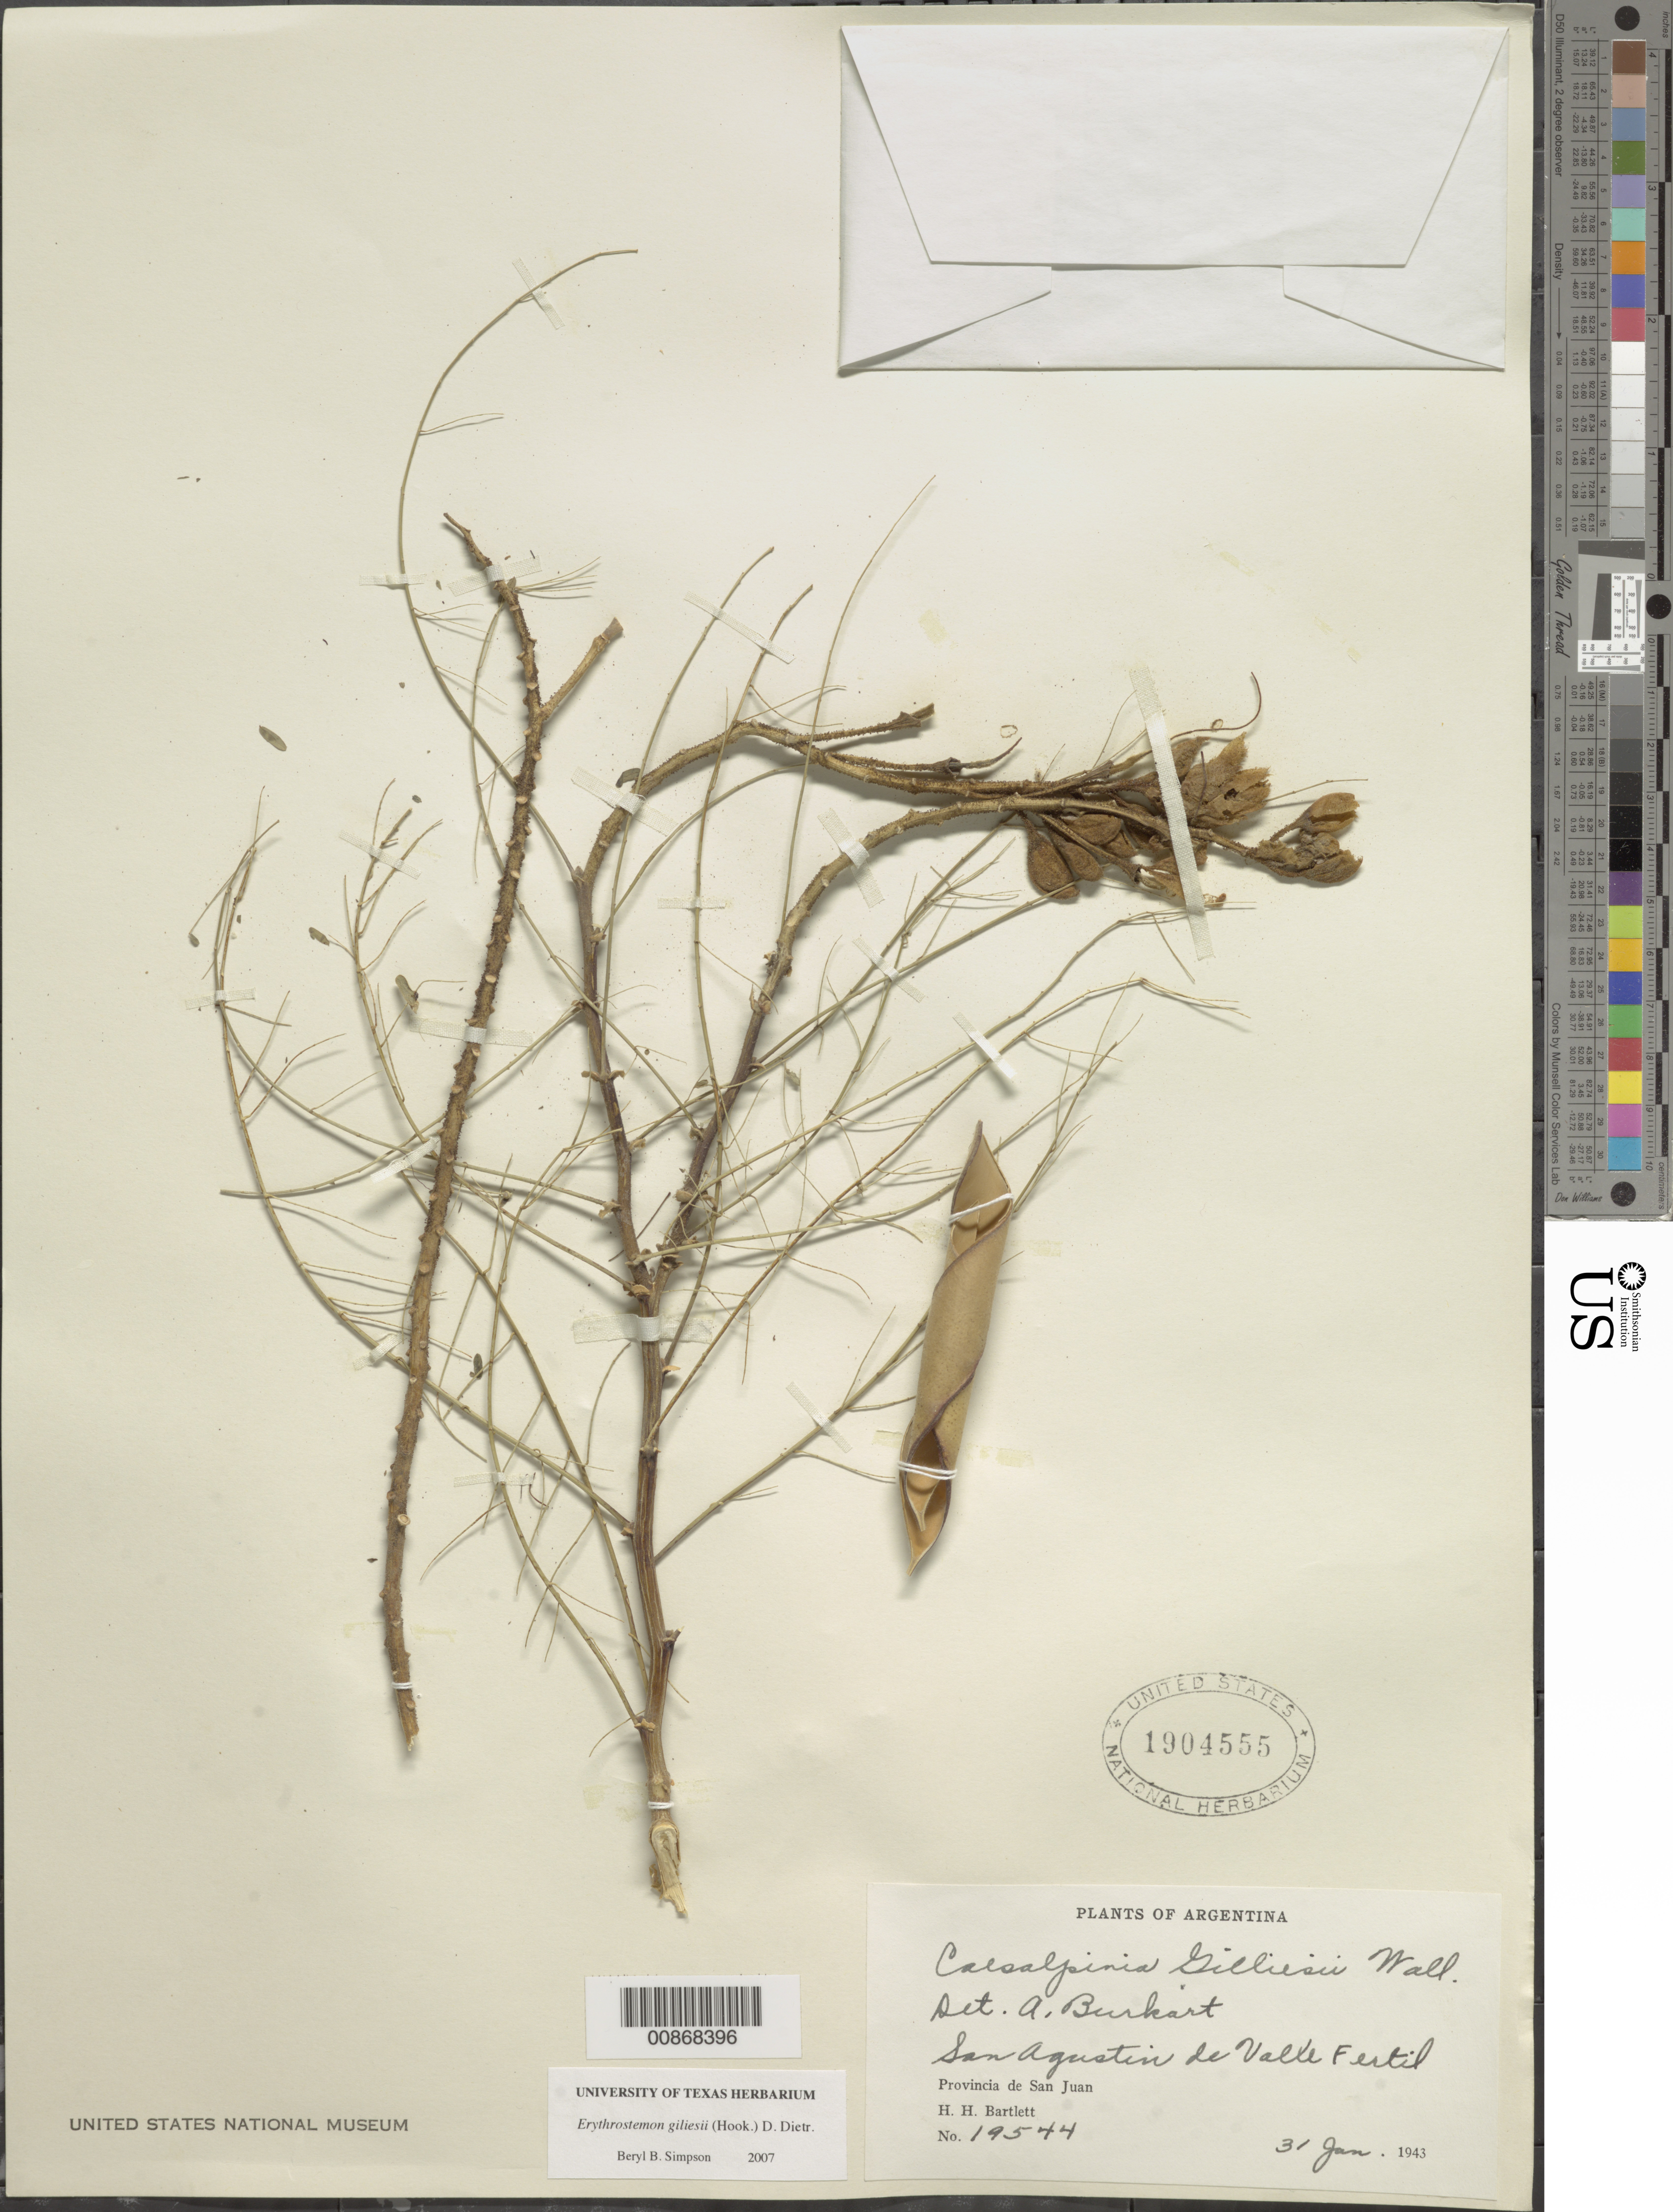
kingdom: Plantae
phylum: Tracheophyta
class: Magnoliopsida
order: Fabales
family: Fabaceae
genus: Erythrostemon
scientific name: Erythrostemon gilliesii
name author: (Hook.) Klotzsch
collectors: H. H. Bartlett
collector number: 19544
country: Argentina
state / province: San Juan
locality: San Agustin de Valle Fertil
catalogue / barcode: US 1904555